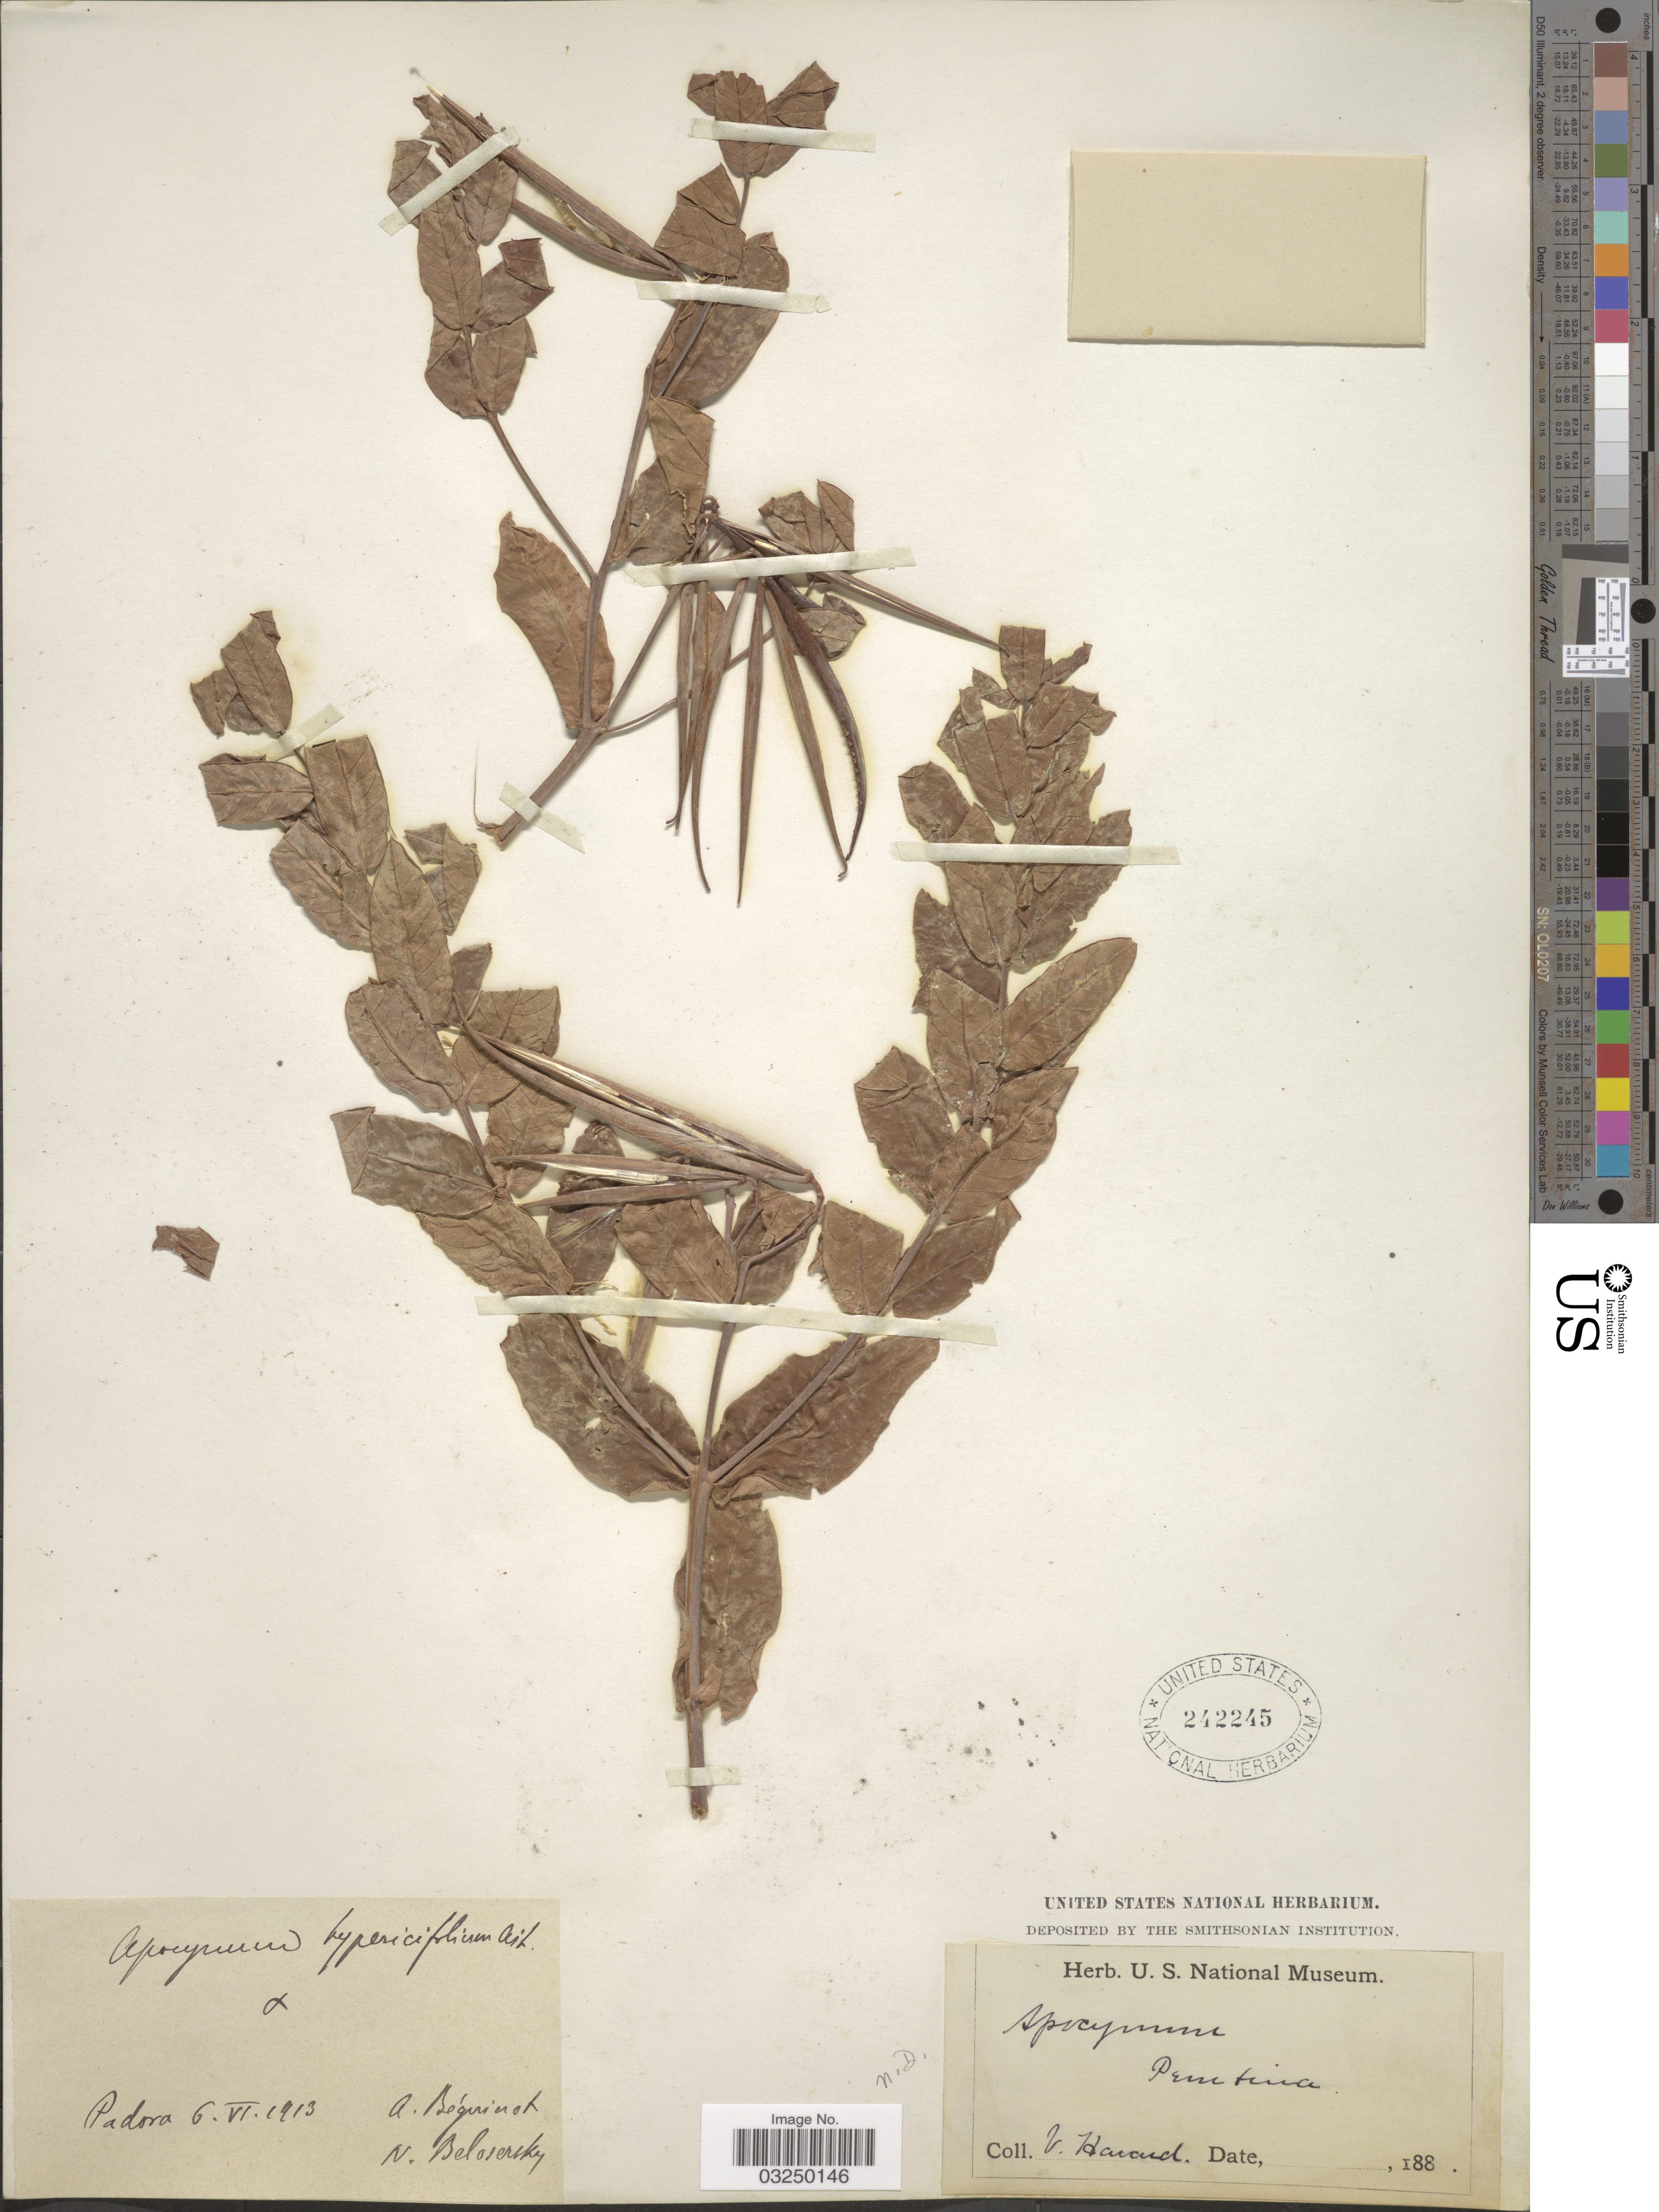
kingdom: Plantae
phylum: Tracheophyta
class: Magnoliopsida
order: Gentianales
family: Apocynaceae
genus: Apocynum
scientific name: Apocynum sibiricum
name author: Jacq.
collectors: V. Havard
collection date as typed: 188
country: United States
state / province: North Dakota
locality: N. D. Pembina.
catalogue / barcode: US 242245